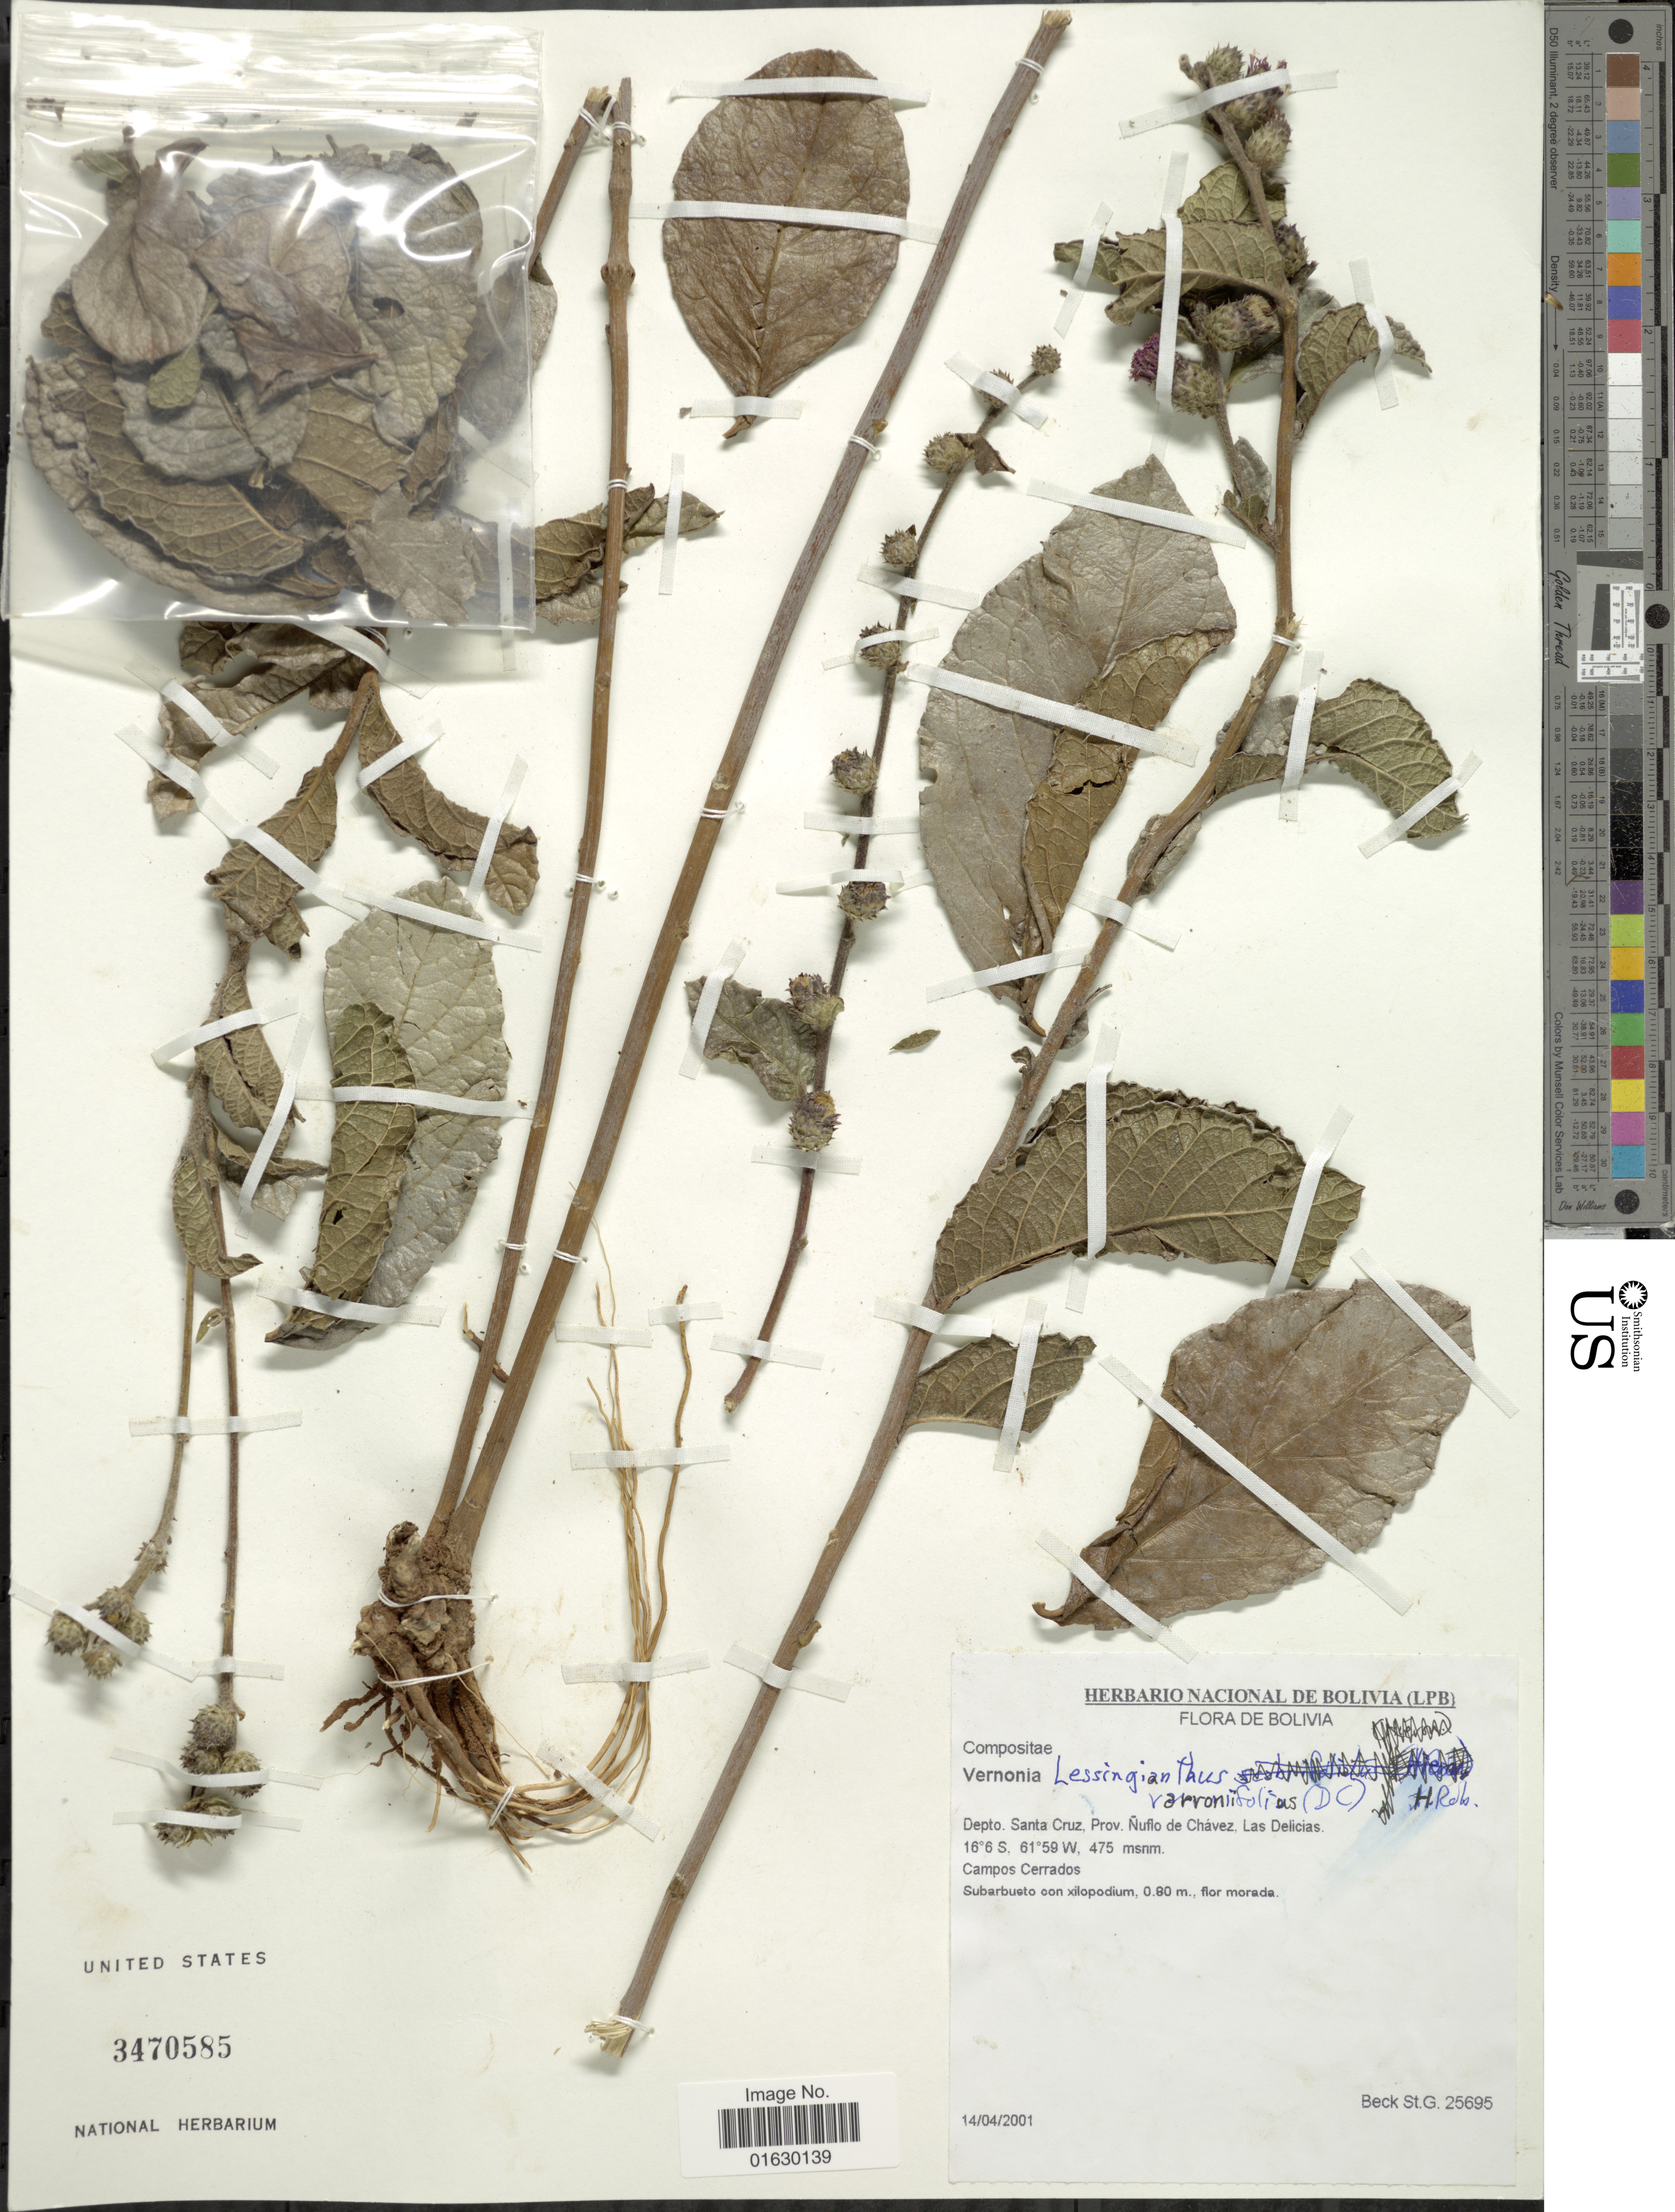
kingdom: Plantae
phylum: Tracheophyta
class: Magnoliopsida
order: Asterales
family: Asteraceae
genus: Lessingianthus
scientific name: Lessingianthus varroniifolius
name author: (DC.) H. Rob.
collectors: S. G. Beck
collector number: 25695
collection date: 2001-04-14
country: Bolivia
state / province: Santa Cruz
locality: Depto. Santa Cruz, Prov. Nuflo de Chavez, Las Delicias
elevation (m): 475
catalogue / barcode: US 3470585